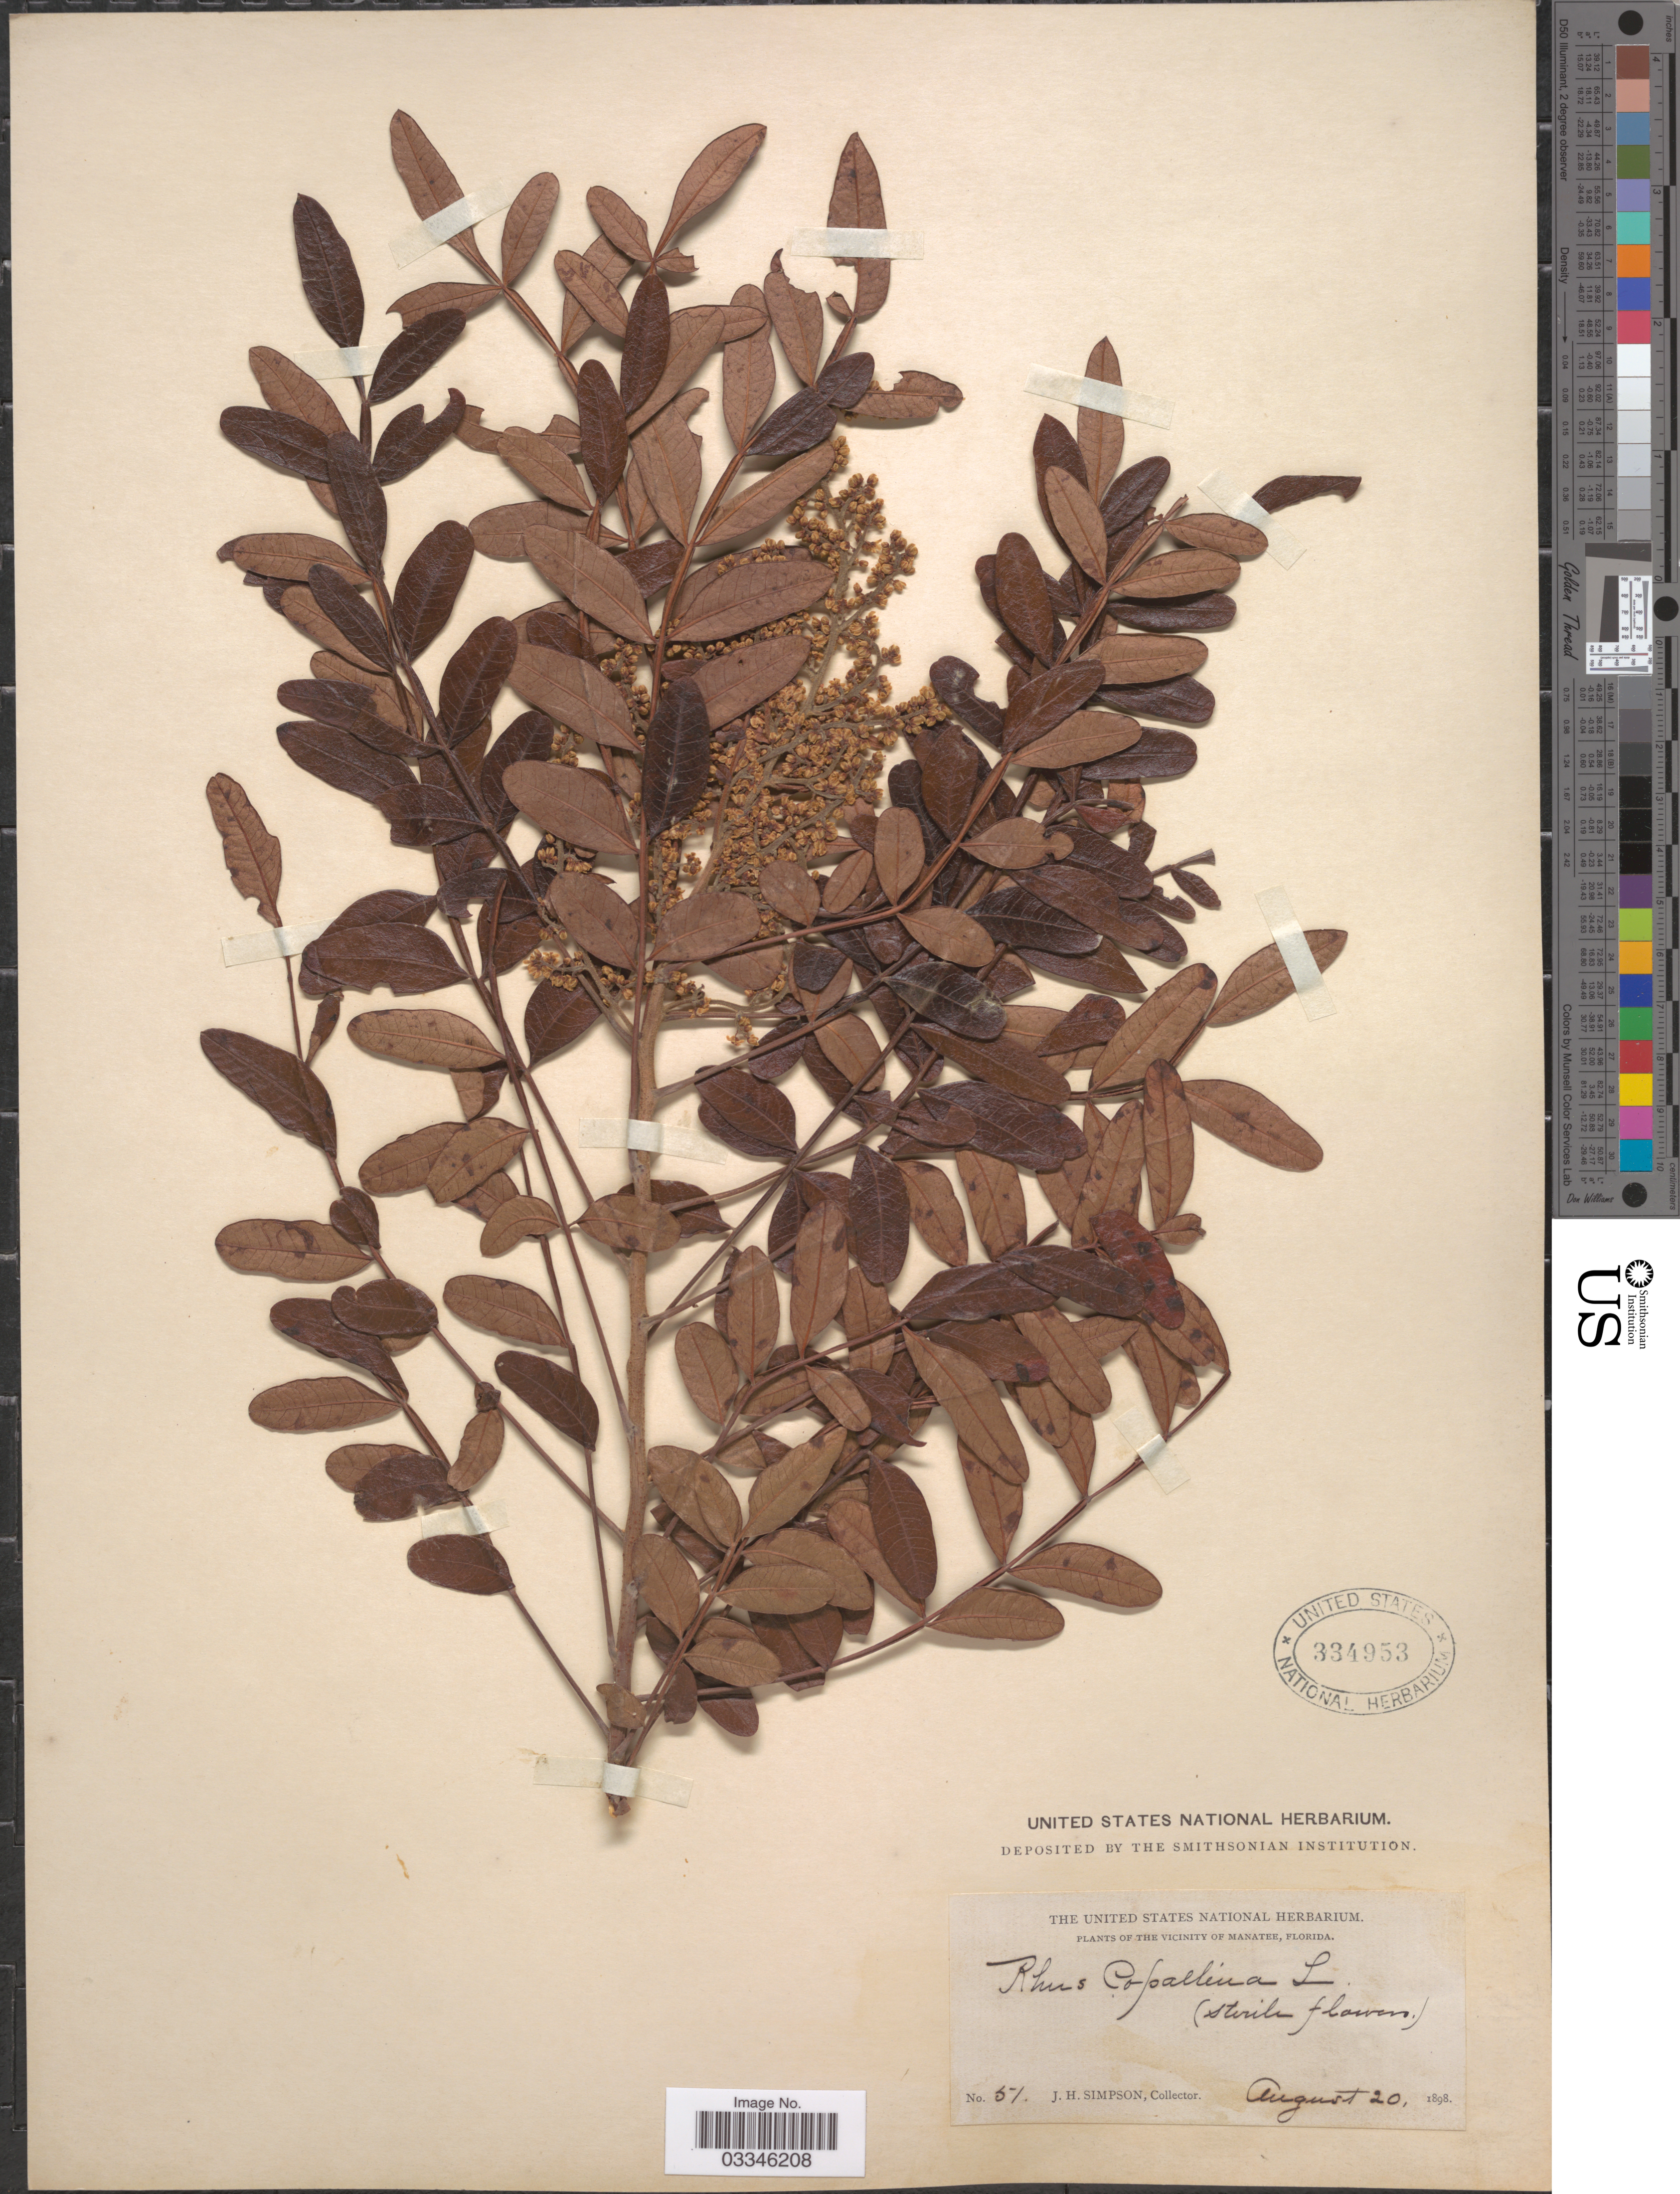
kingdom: Plantae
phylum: Tracheophyta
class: Magnoliopsida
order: Sapindales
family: Anacardiaceae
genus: Rhus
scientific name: Rhus leucantha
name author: Jacq.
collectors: J. H. Simpson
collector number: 51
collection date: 1898-08-20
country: United States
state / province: Florida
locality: The Vicinity of Manatee.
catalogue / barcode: US 334953